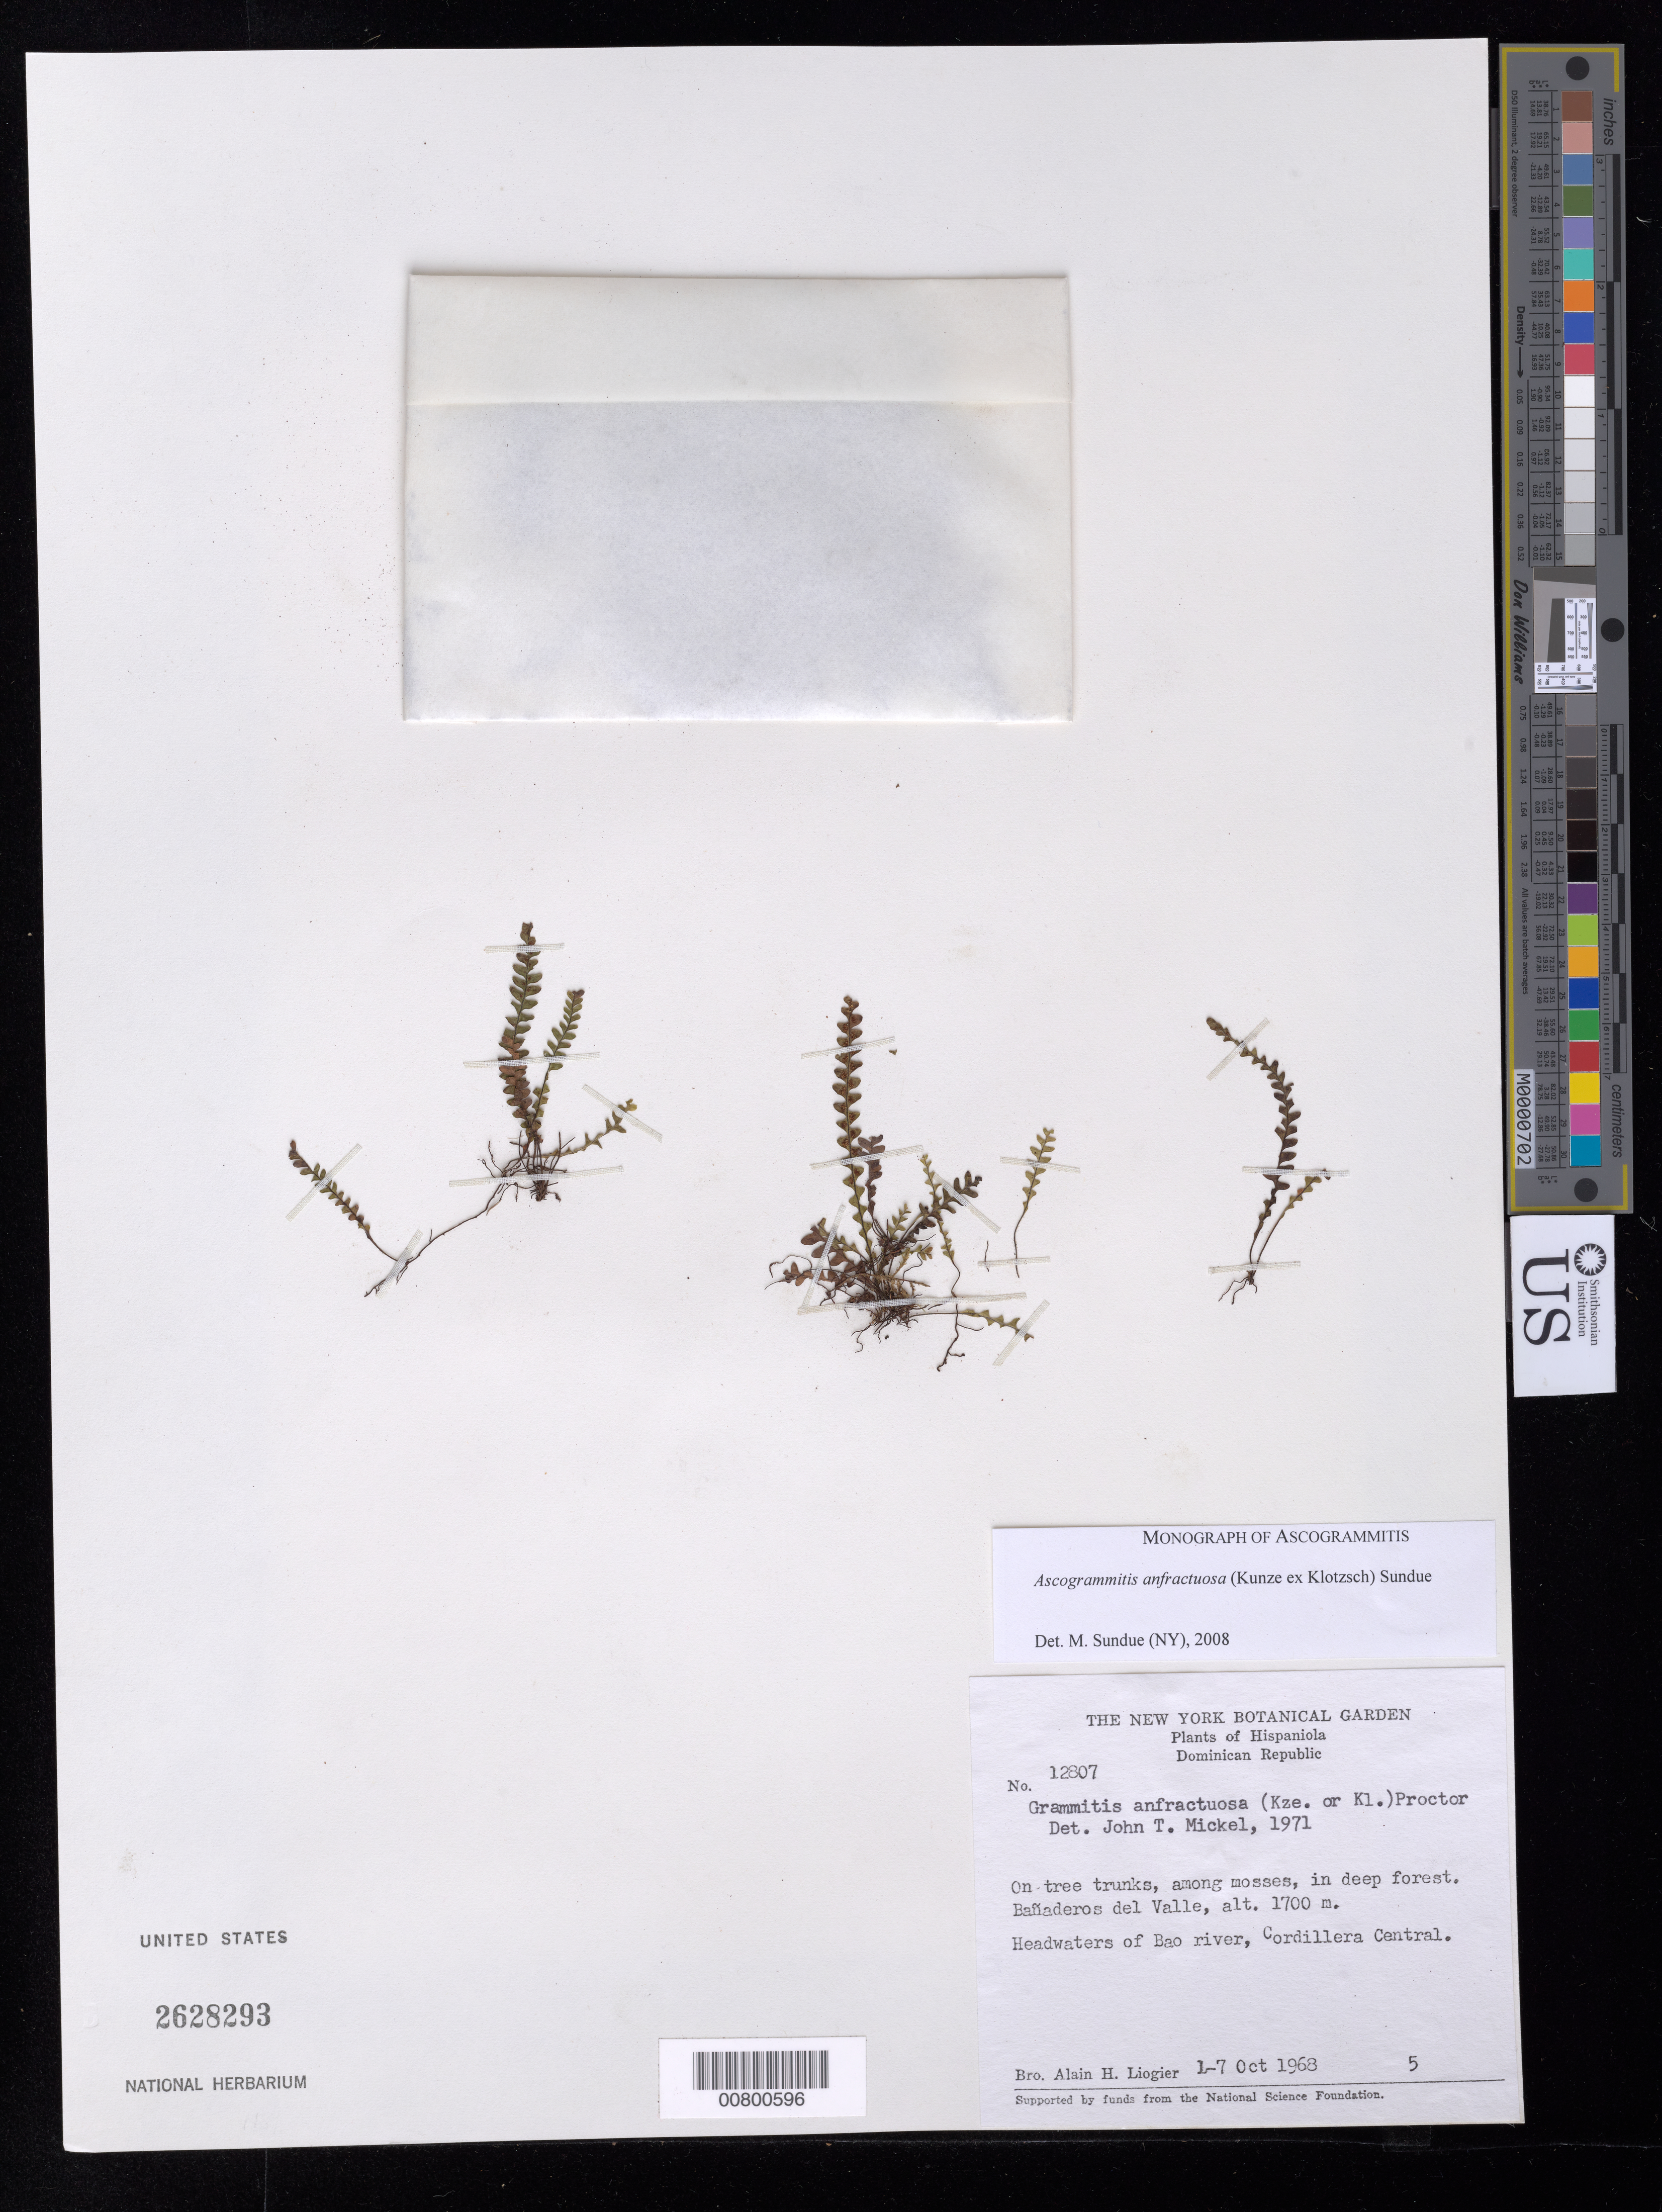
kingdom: Plantae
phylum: Tracheophyta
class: Polypodiopsida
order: Polypodiales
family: Polypodiaceae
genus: Ascogrammitis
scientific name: Ascogrammitis anfractuosa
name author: (Kunze ex Klotzsch) Sundue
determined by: Sundue, Michael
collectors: A. H. Liogier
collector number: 12807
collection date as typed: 01 Oct 1968 to 07 Oct 1968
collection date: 1968-10-01/1968-10-07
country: Dominican Republic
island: Hispaniola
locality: Bañaderos del Valle, headwaters of Bao R., Cordillera Central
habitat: Deep forest, on tree trunks among mosses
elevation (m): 1700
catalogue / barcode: US 2628293